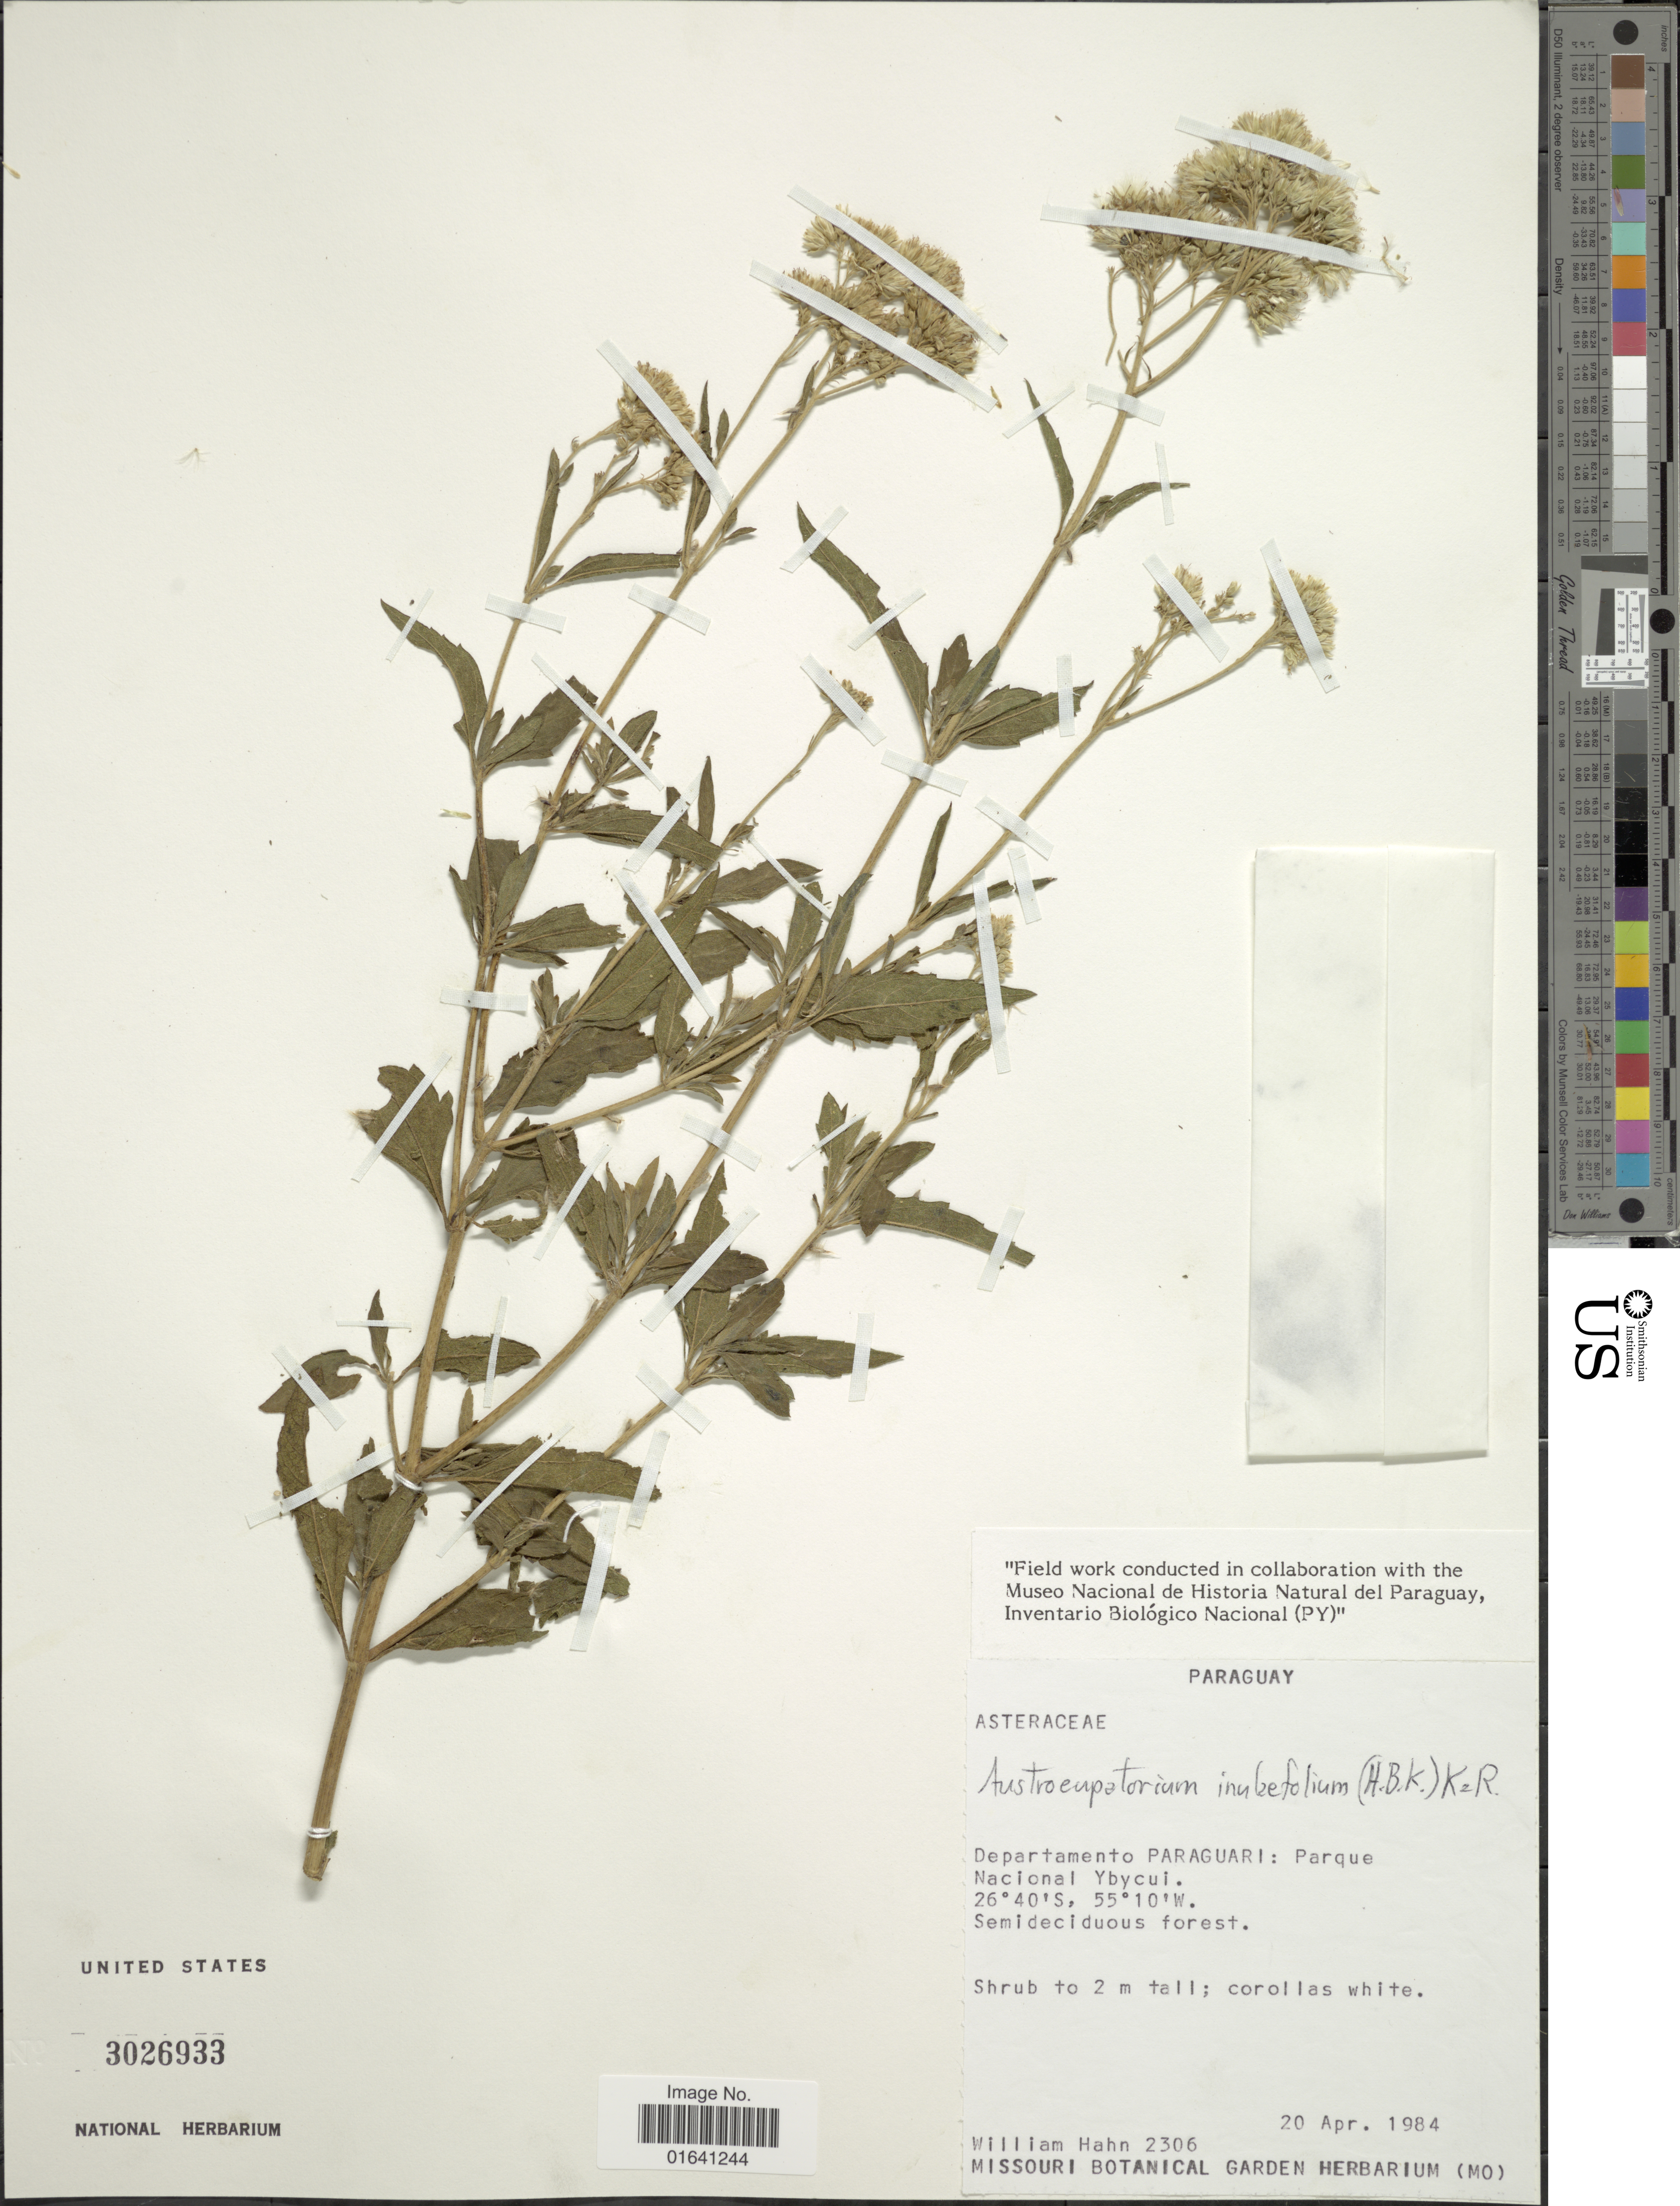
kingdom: Plantae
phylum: Tracheophyta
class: Magnoliopsida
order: Asterales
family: Asteraceae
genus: Austroeupatorium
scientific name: Austroeupatorium inulaefolium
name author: (Kunth) R.M. King & H. Rob.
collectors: W. J. Hahn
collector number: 2306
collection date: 1984-04-20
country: Paraguay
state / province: Paraguari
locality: Departamento Paraguari: Parque Nacional Ybycui, Semideciduous forest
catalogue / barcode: US 3026933